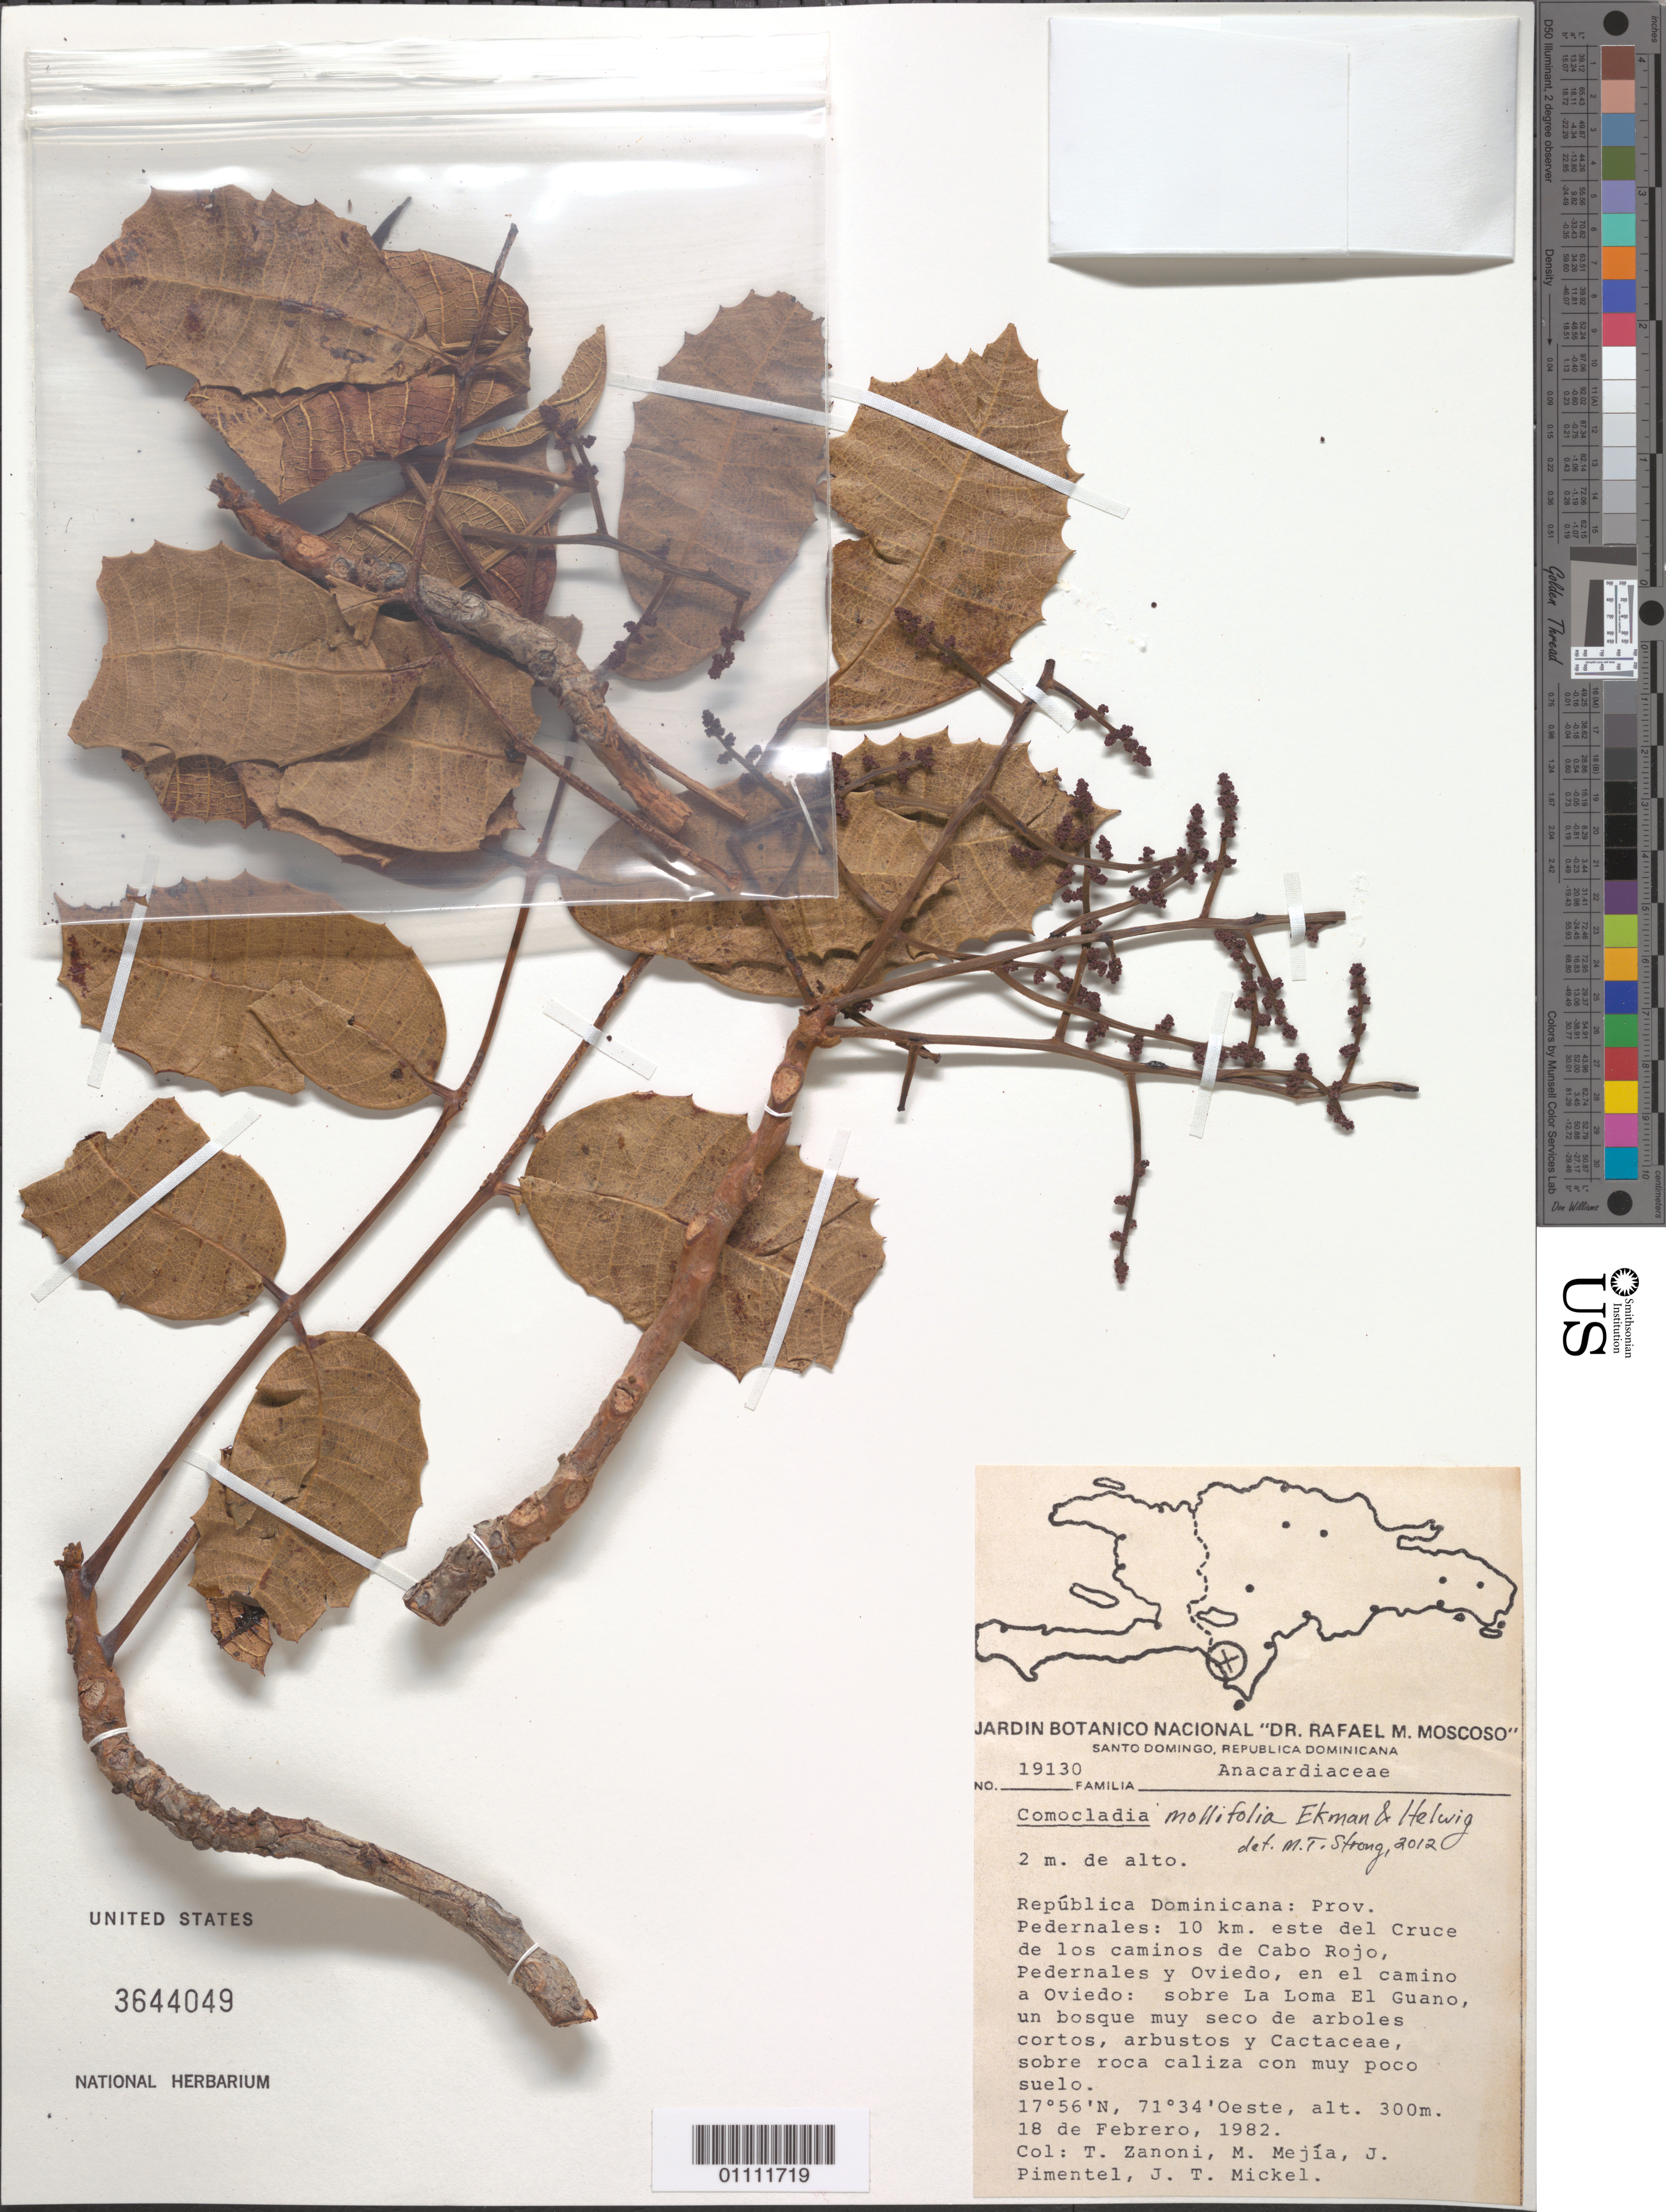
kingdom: Plantae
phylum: Tracheophyta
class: Magnoliopsida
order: Sapindales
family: Anacardiaceae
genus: Comocladia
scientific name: Comocladia mollifolia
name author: Ekman & Helwig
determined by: Strong, M. T., (US), Smithsonian Institution - National Museum of Natural History (UNITED STATES)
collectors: T. A. Zanoni, J. Mejía, J. Pimentel & J. T. Mickel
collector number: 19130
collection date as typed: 18 Feb 1982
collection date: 1982-02-18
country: Dominican Republic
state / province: Pedernales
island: Hispaniola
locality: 10 km este del Cruce de los caminos de Cabo Rojo, Pedernales y Oviedo, en el camino a Oviedo, sobre La Lojma El Guano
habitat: Bosque muy seco de arboles cortos, arbustos y Cactaceae, sobre roca caliza con muy poco suelo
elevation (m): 300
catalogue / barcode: US 3644049